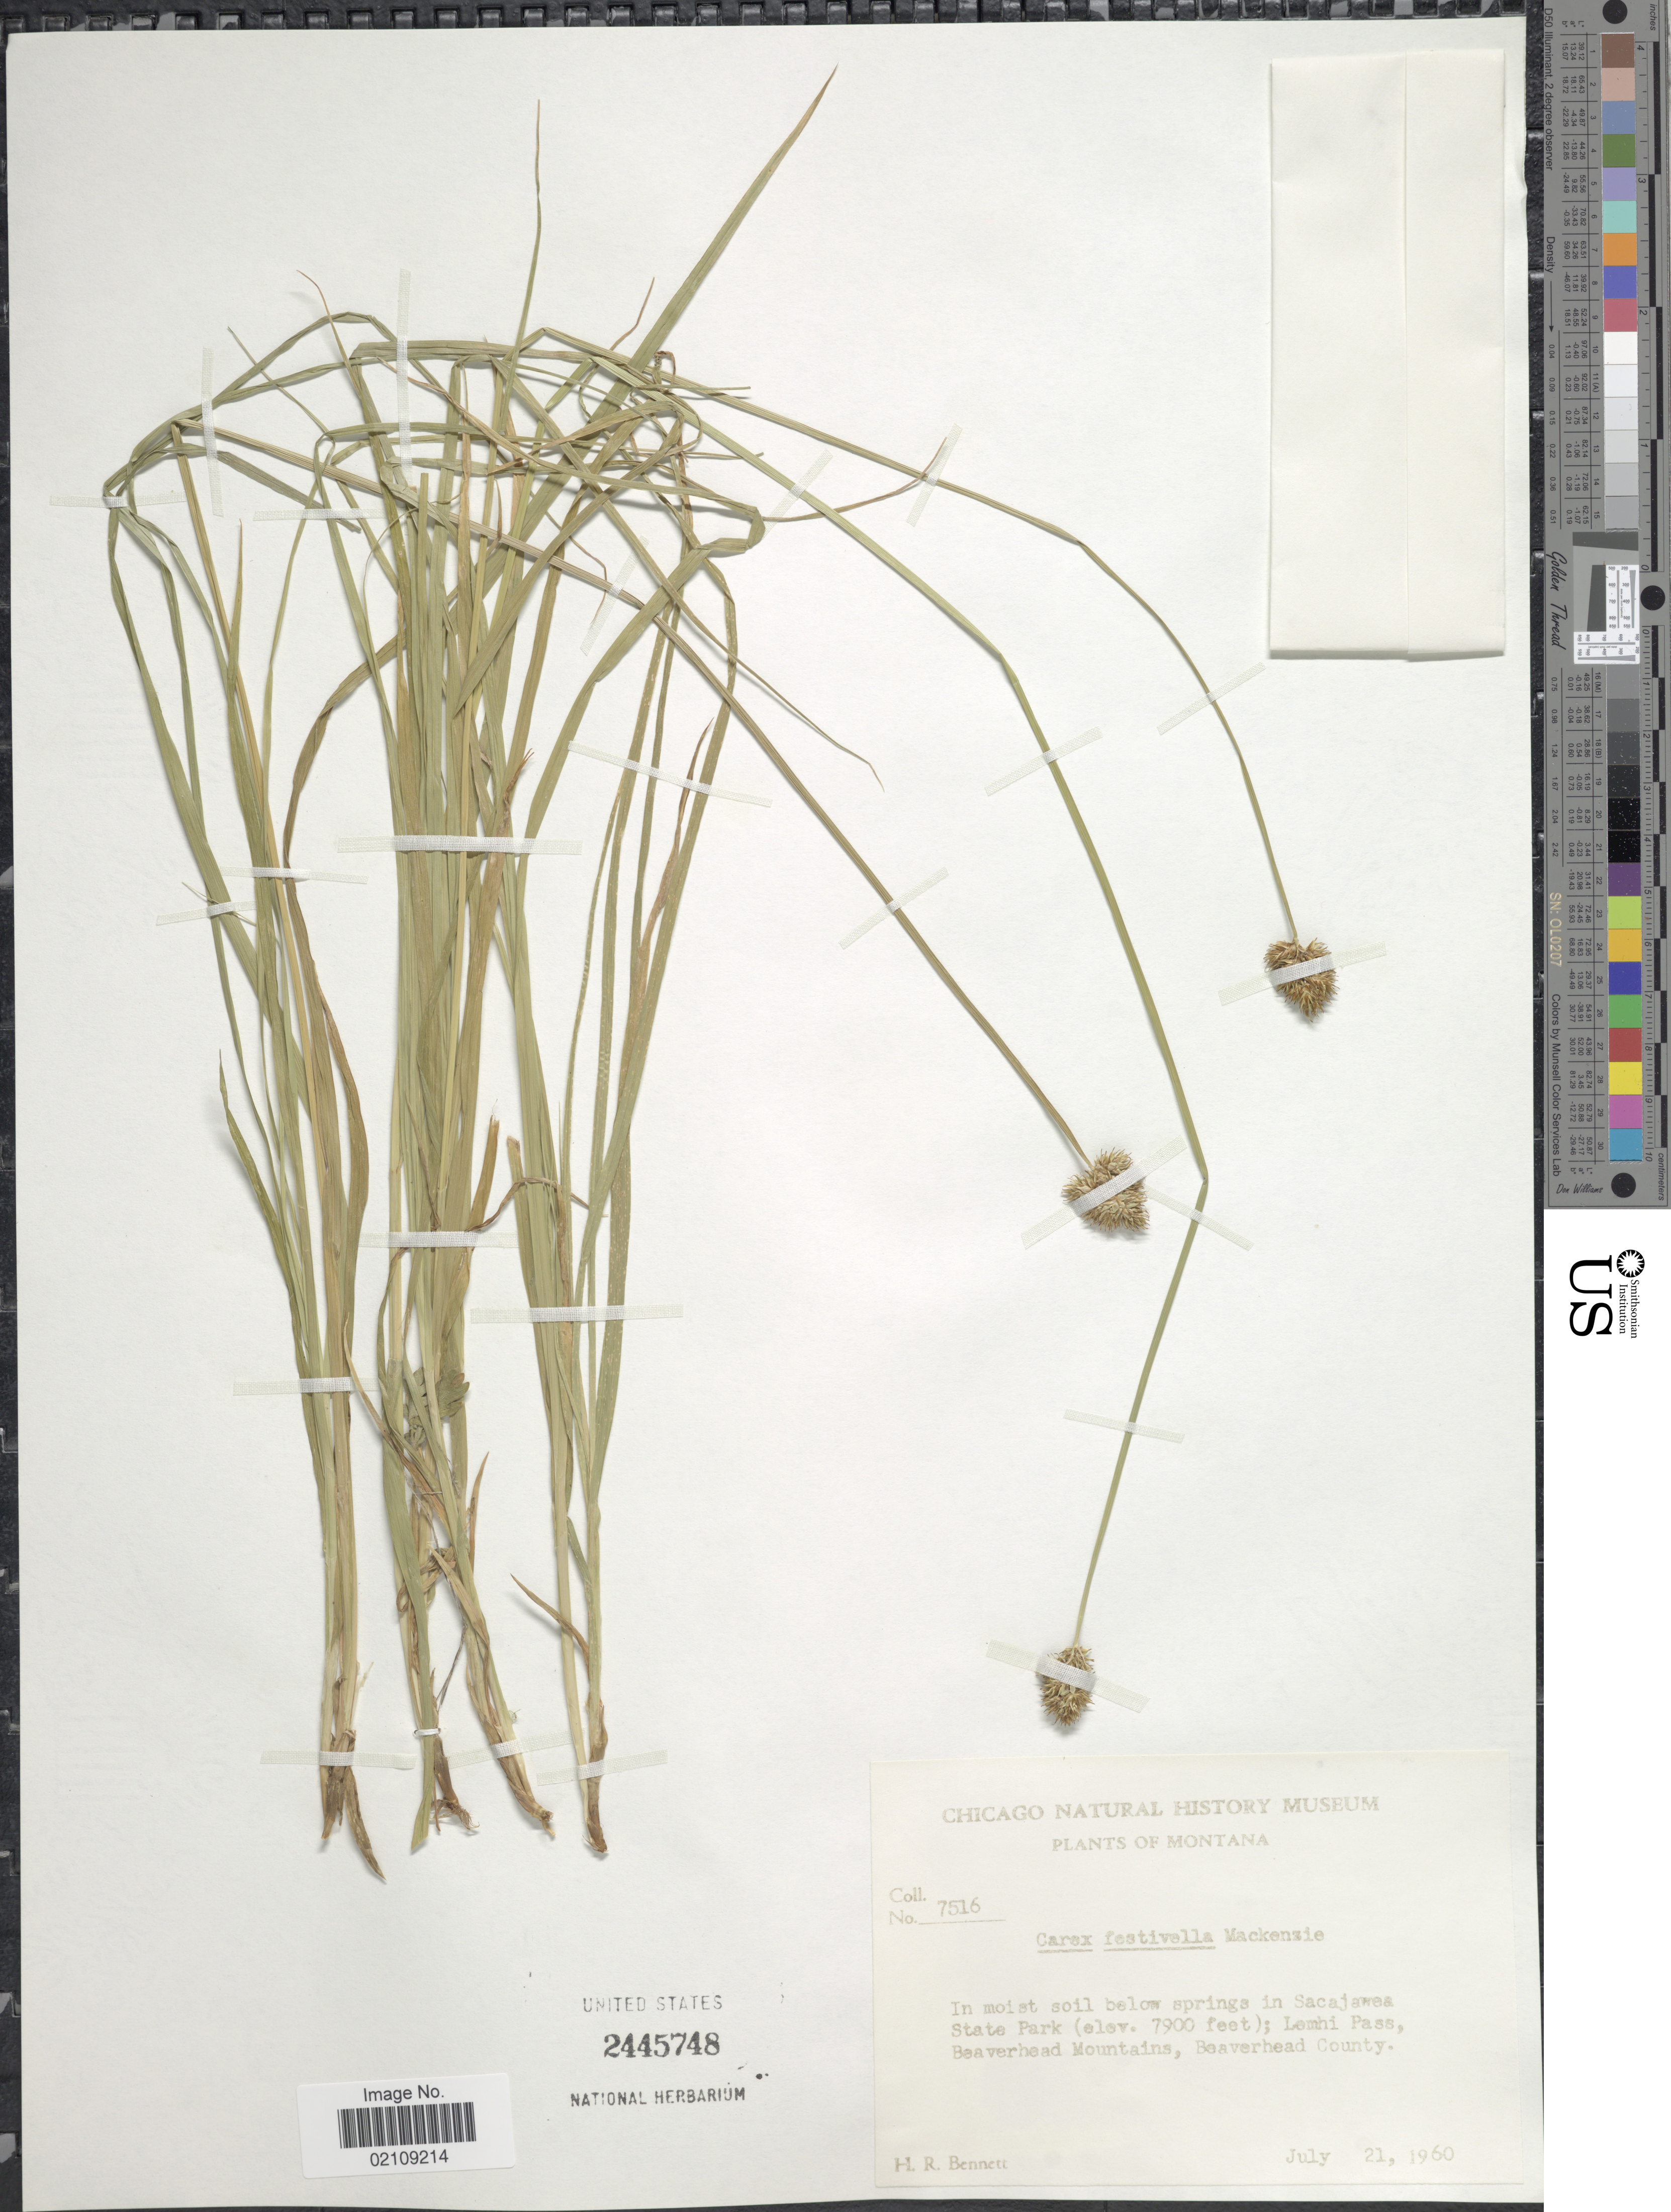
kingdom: Plantae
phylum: Tracheophyta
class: Liliopsida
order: Poales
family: Cyperaceae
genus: Carex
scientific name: Carex microptera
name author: Mack.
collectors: H. R. Bennett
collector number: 7516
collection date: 1960-07-21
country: United States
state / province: Montana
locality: In moist soil below springs in Sacajawea State Park; Lemhi Pass Beaverhead Mountains, Beaverhead County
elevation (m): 2408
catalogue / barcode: US 2445748